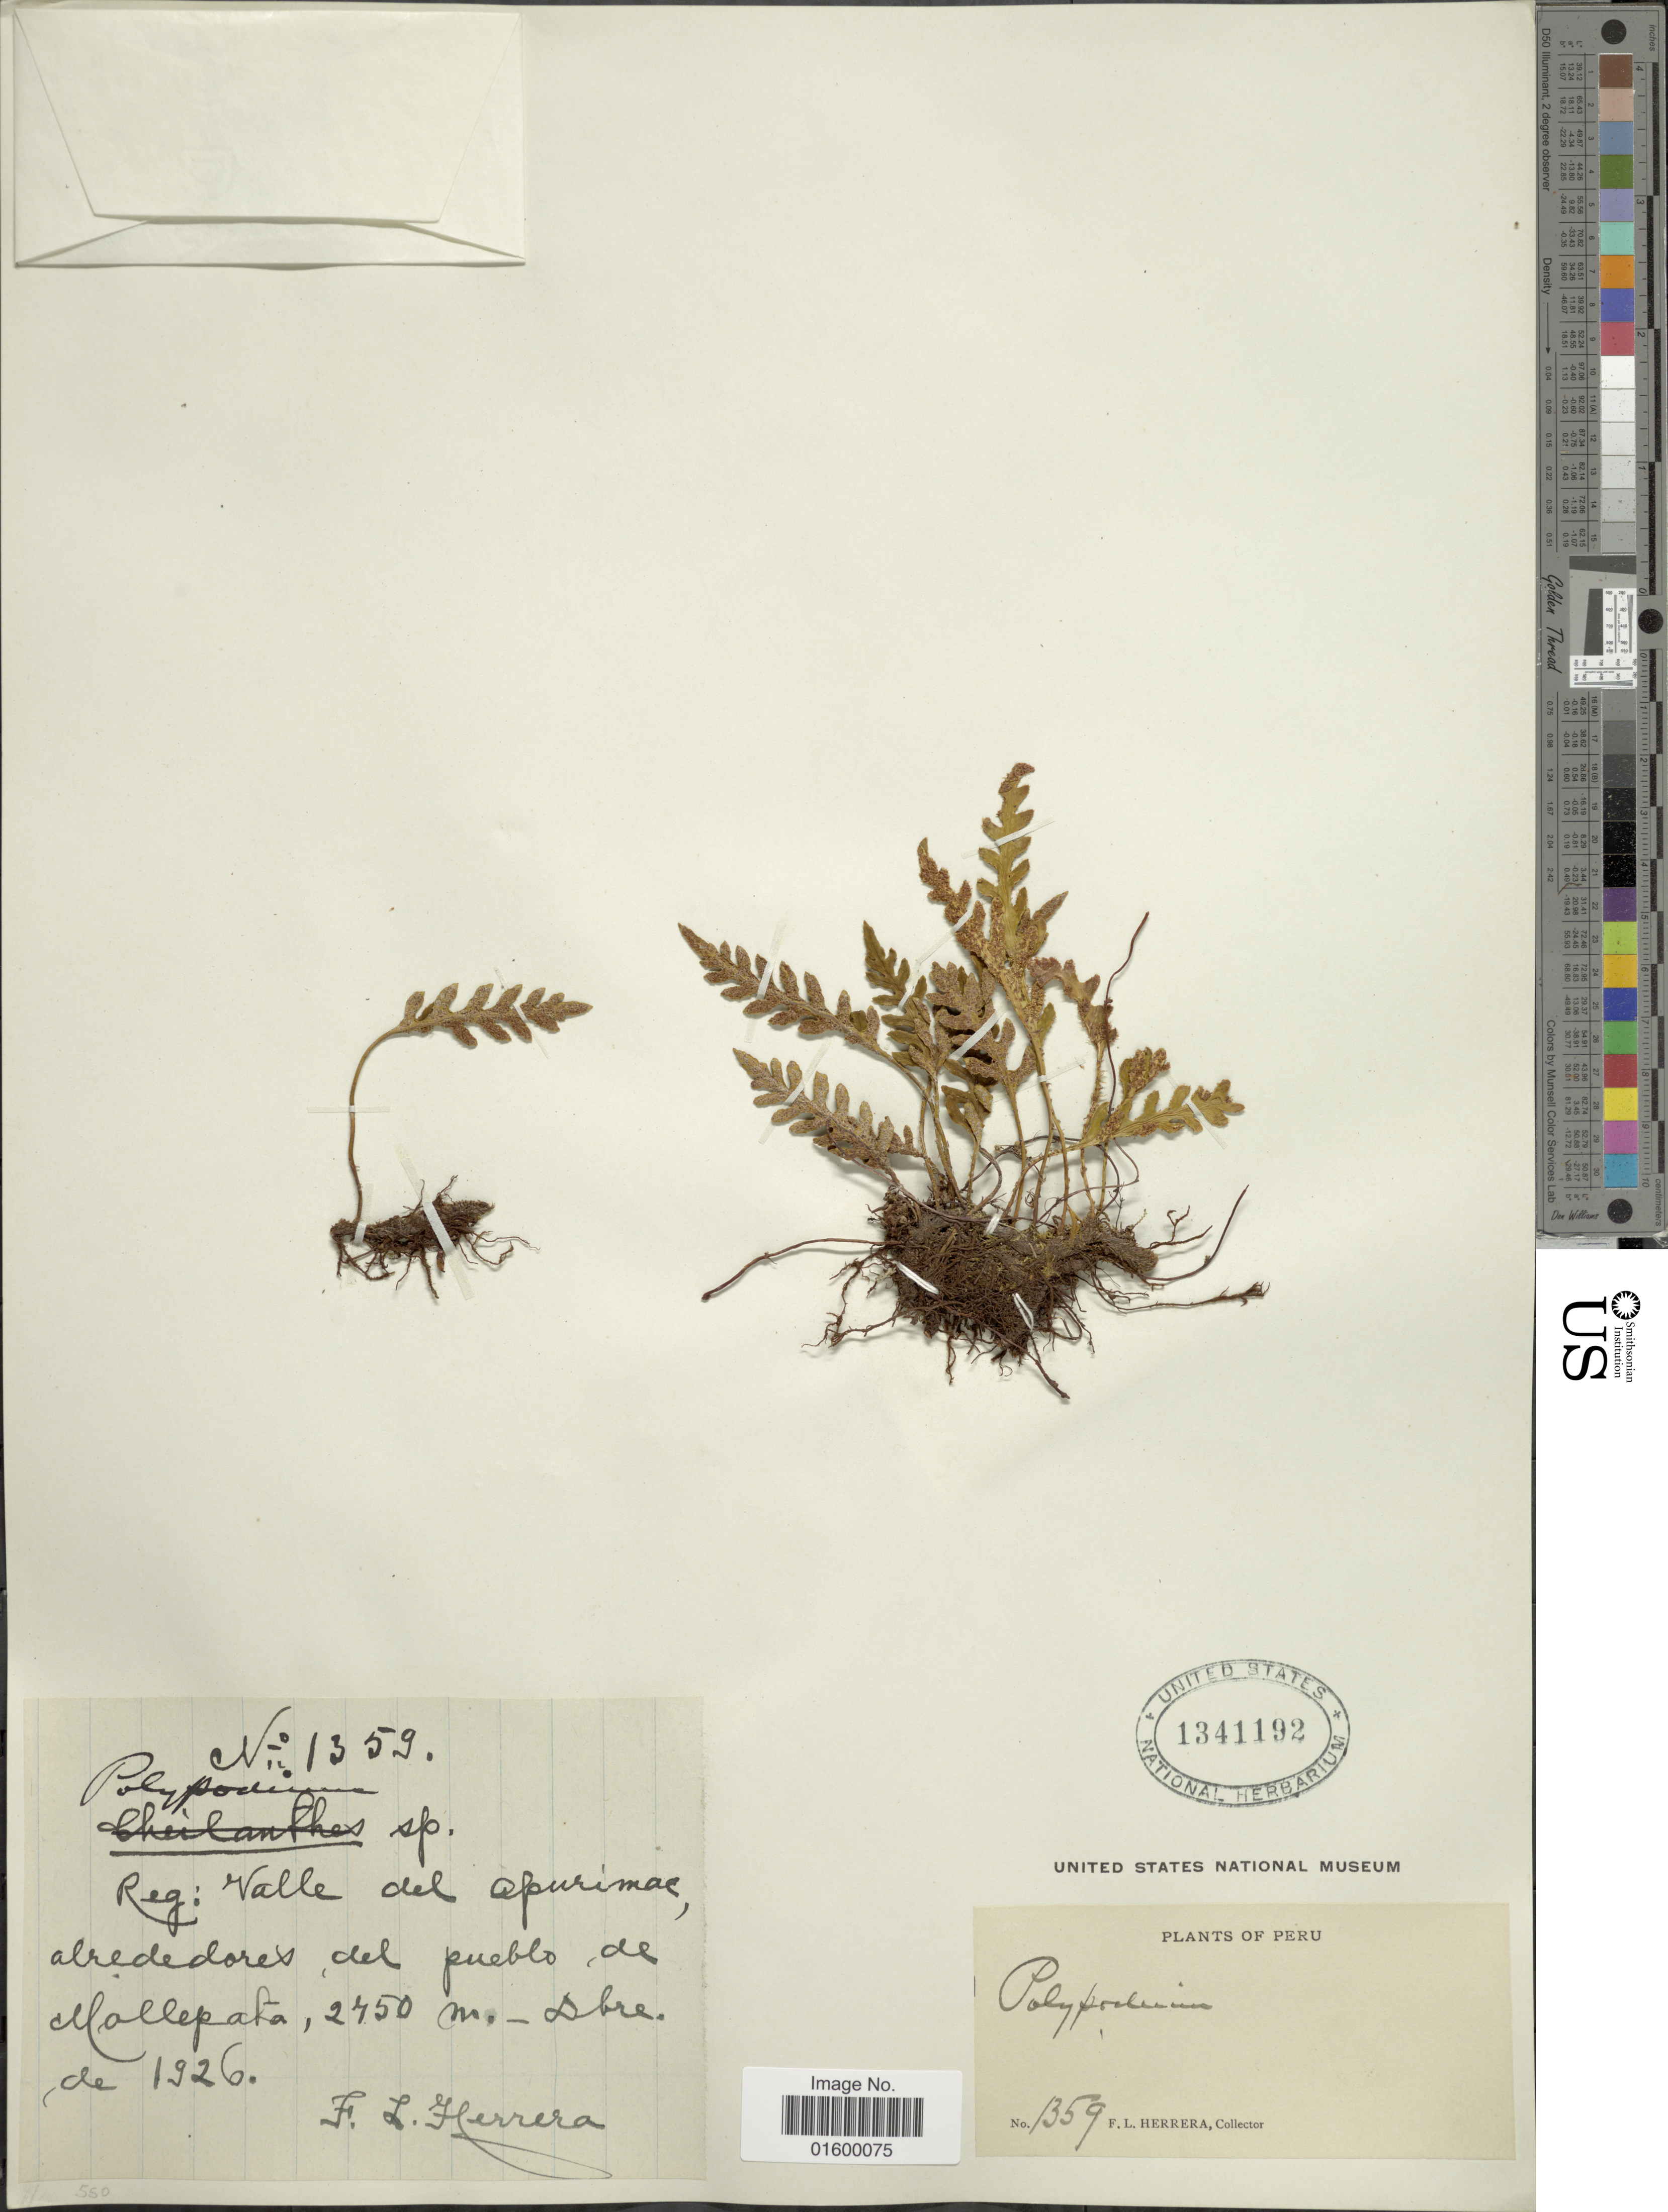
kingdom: Plantae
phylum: Tracheophyta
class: Polypodiopsida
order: Polypodiales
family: Polypodiaceae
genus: Pleopeltis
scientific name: Pleopeltis subvestita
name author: (Maxon) A.R. Sm.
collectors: F. L. Herrera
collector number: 1359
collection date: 1926-12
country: Peru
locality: Valle del Apurimac, alrededores del pueblo de Mollepata-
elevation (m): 2750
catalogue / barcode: US 1341192